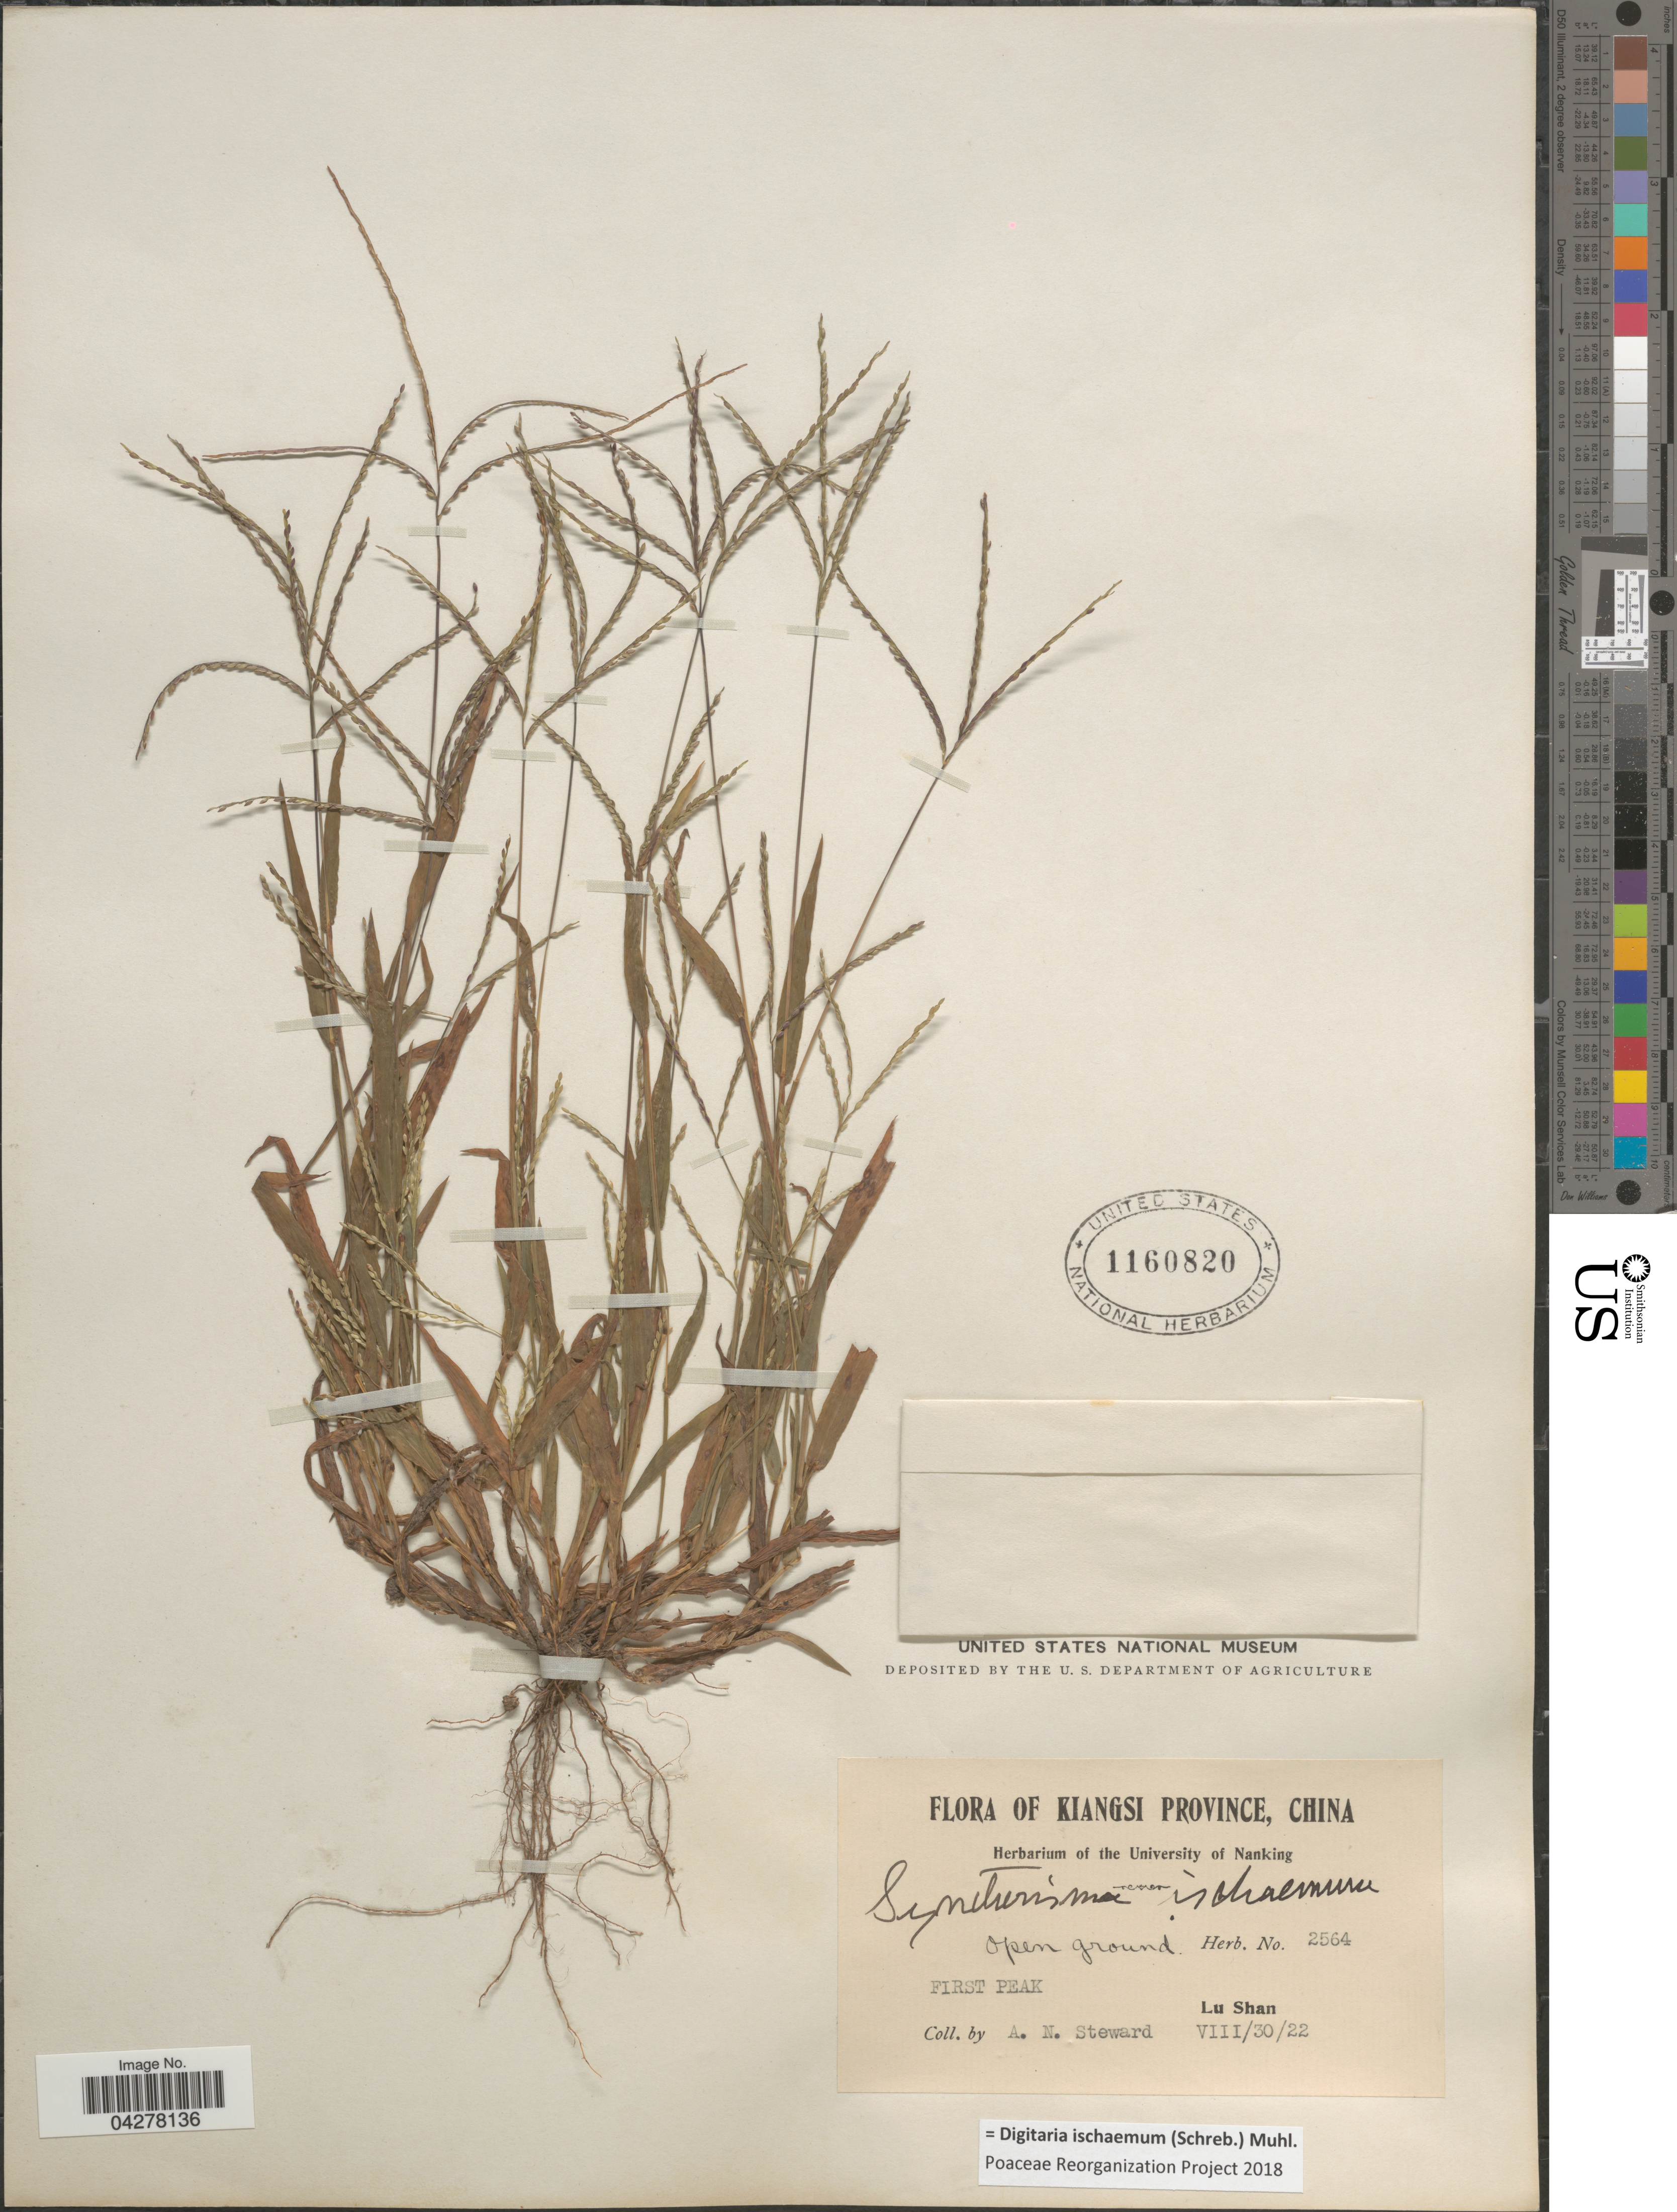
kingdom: Plantae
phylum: Tracheophyta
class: Liliopsida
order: Poales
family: Poaceae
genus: Digitaria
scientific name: Digitaria ischaemum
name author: (Schreber) Schreber ex Muhl.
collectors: A. N. Steward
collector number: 2564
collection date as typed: Transcribed d/m/y: 30/8/22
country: China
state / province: Jiangxi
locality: Kiangsi Province. Open ground. First Peak. Lu Shan.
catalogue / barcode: US 1160820